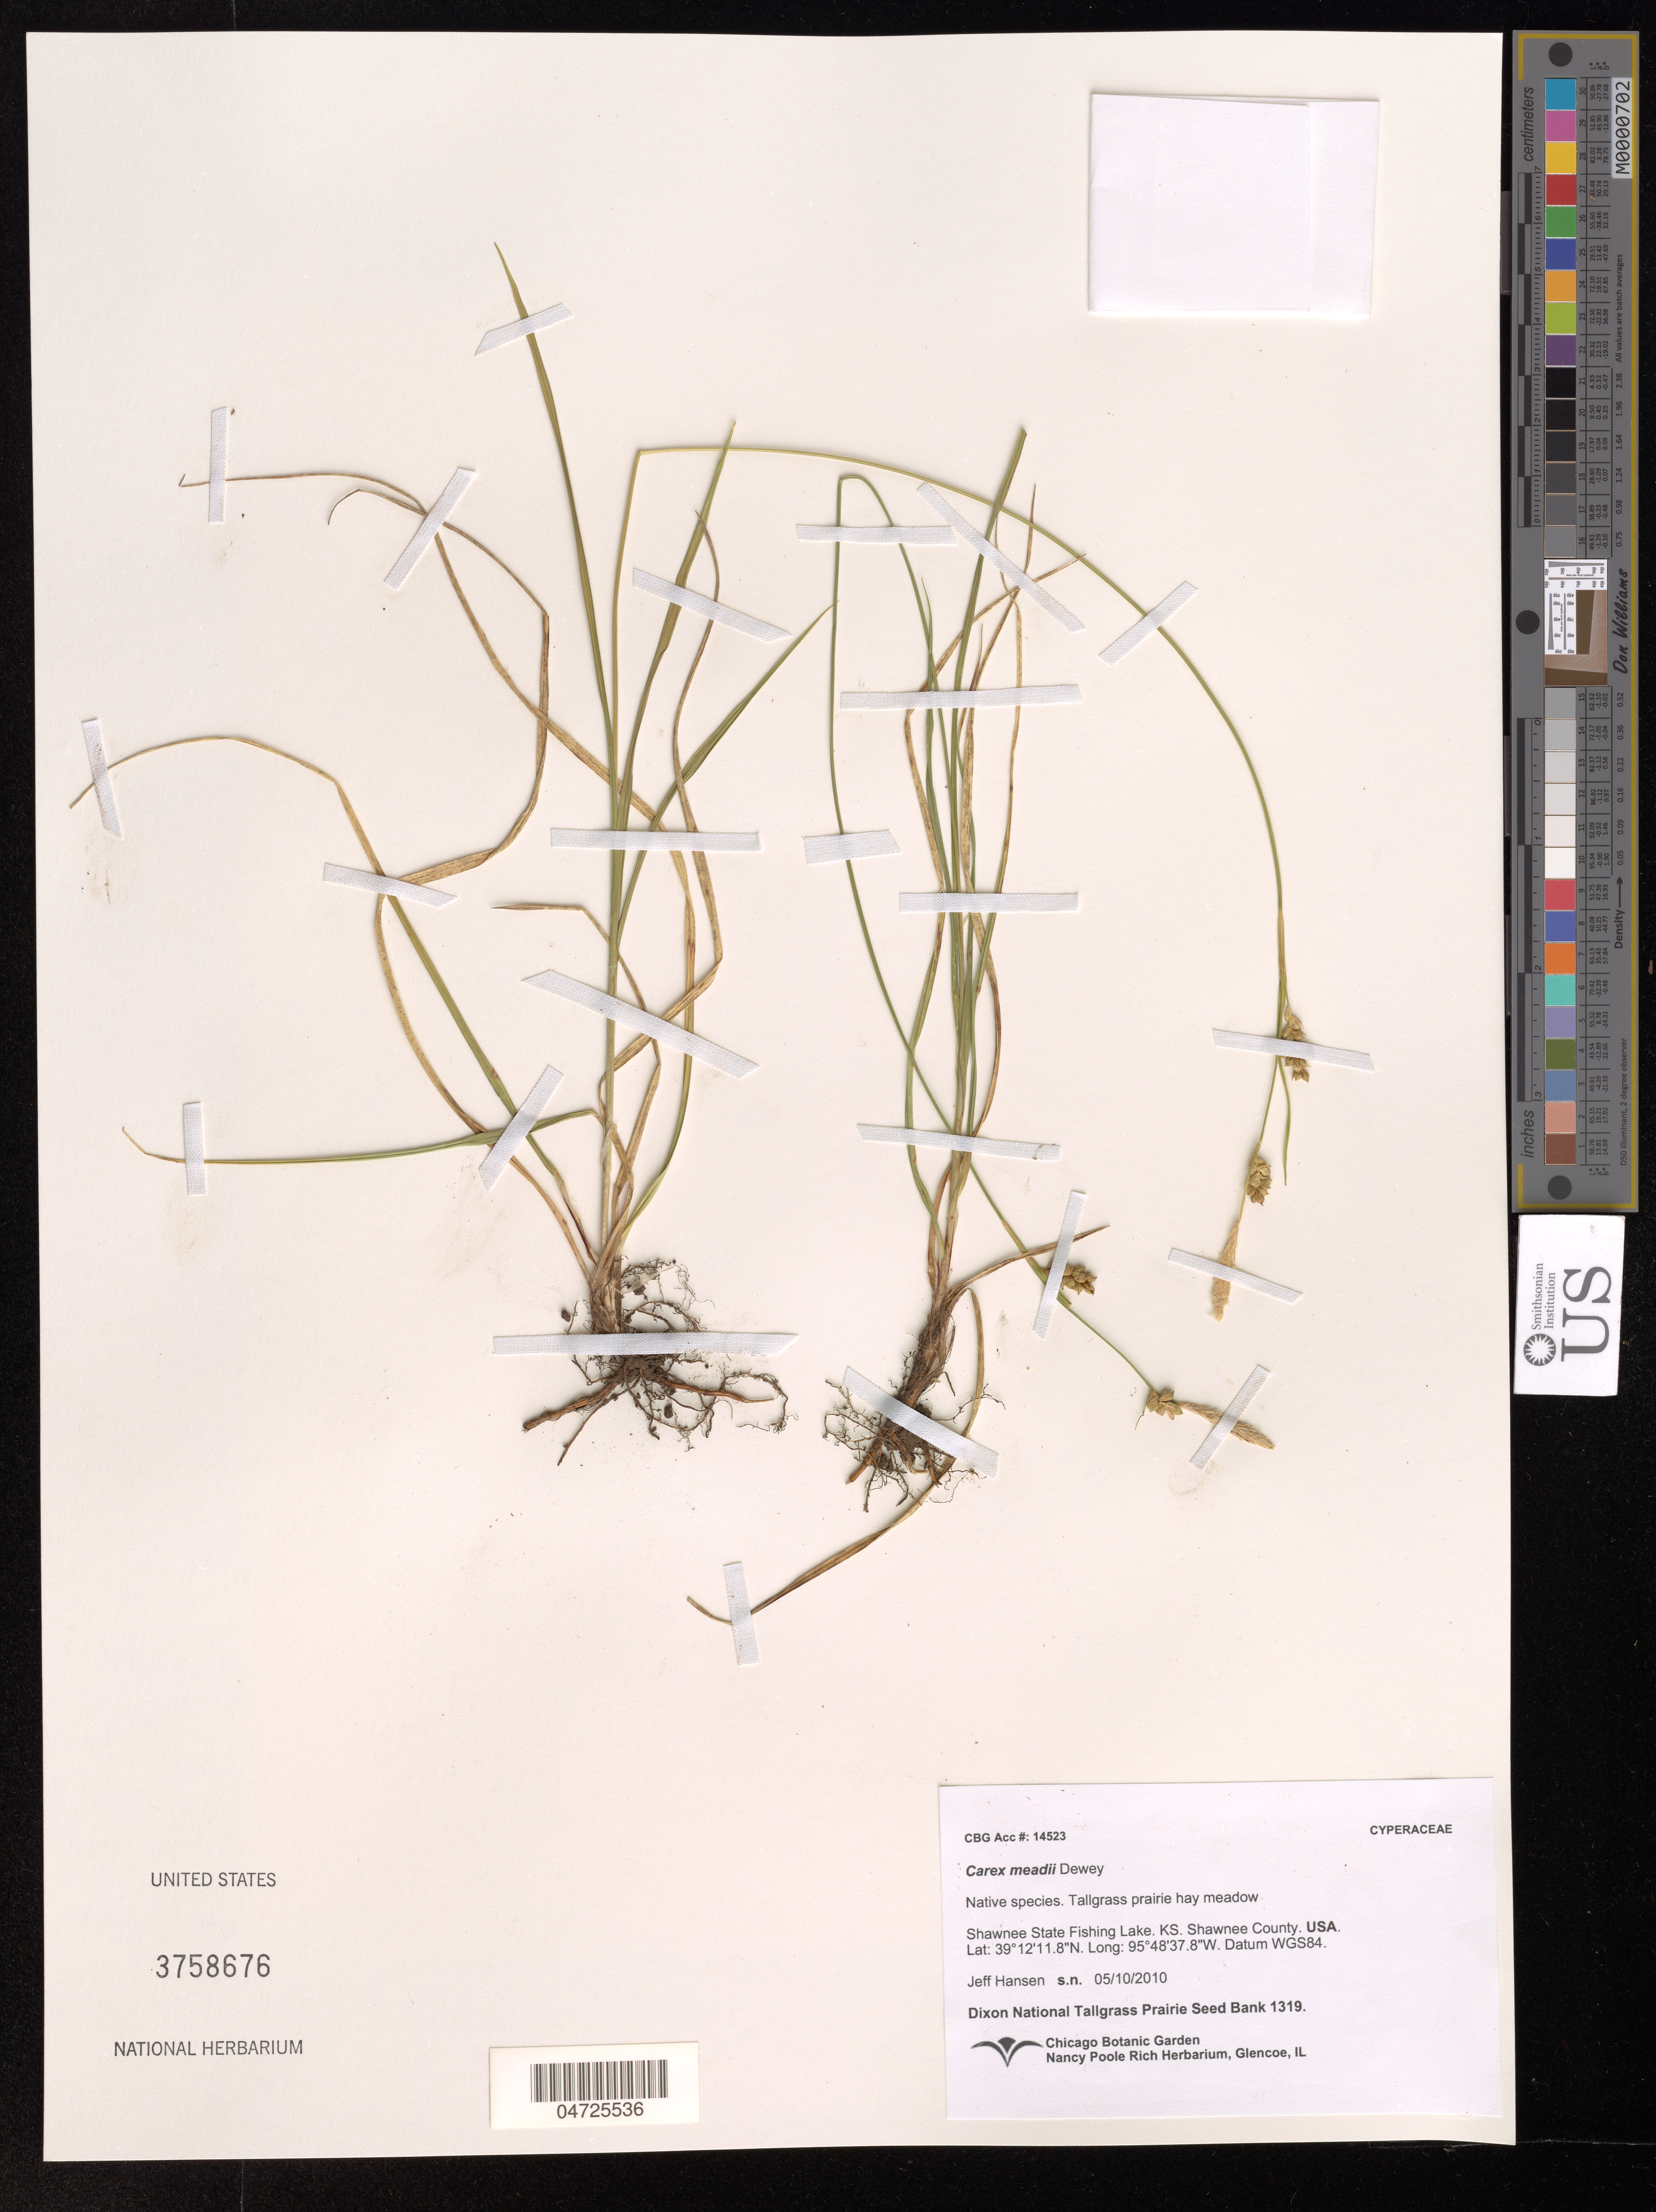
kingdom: Plantae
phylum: Tracheophyta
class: Liliopsida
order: Poales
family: Cyperaceae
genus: Carex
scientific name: Carex meadii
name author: Dewey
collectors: J. Hansen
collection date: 2010-05-10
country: United States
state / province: Kansas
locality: Shawnee State Fishing Lake. Shawnee County. Datum WGS84.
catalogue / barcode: US 3758676